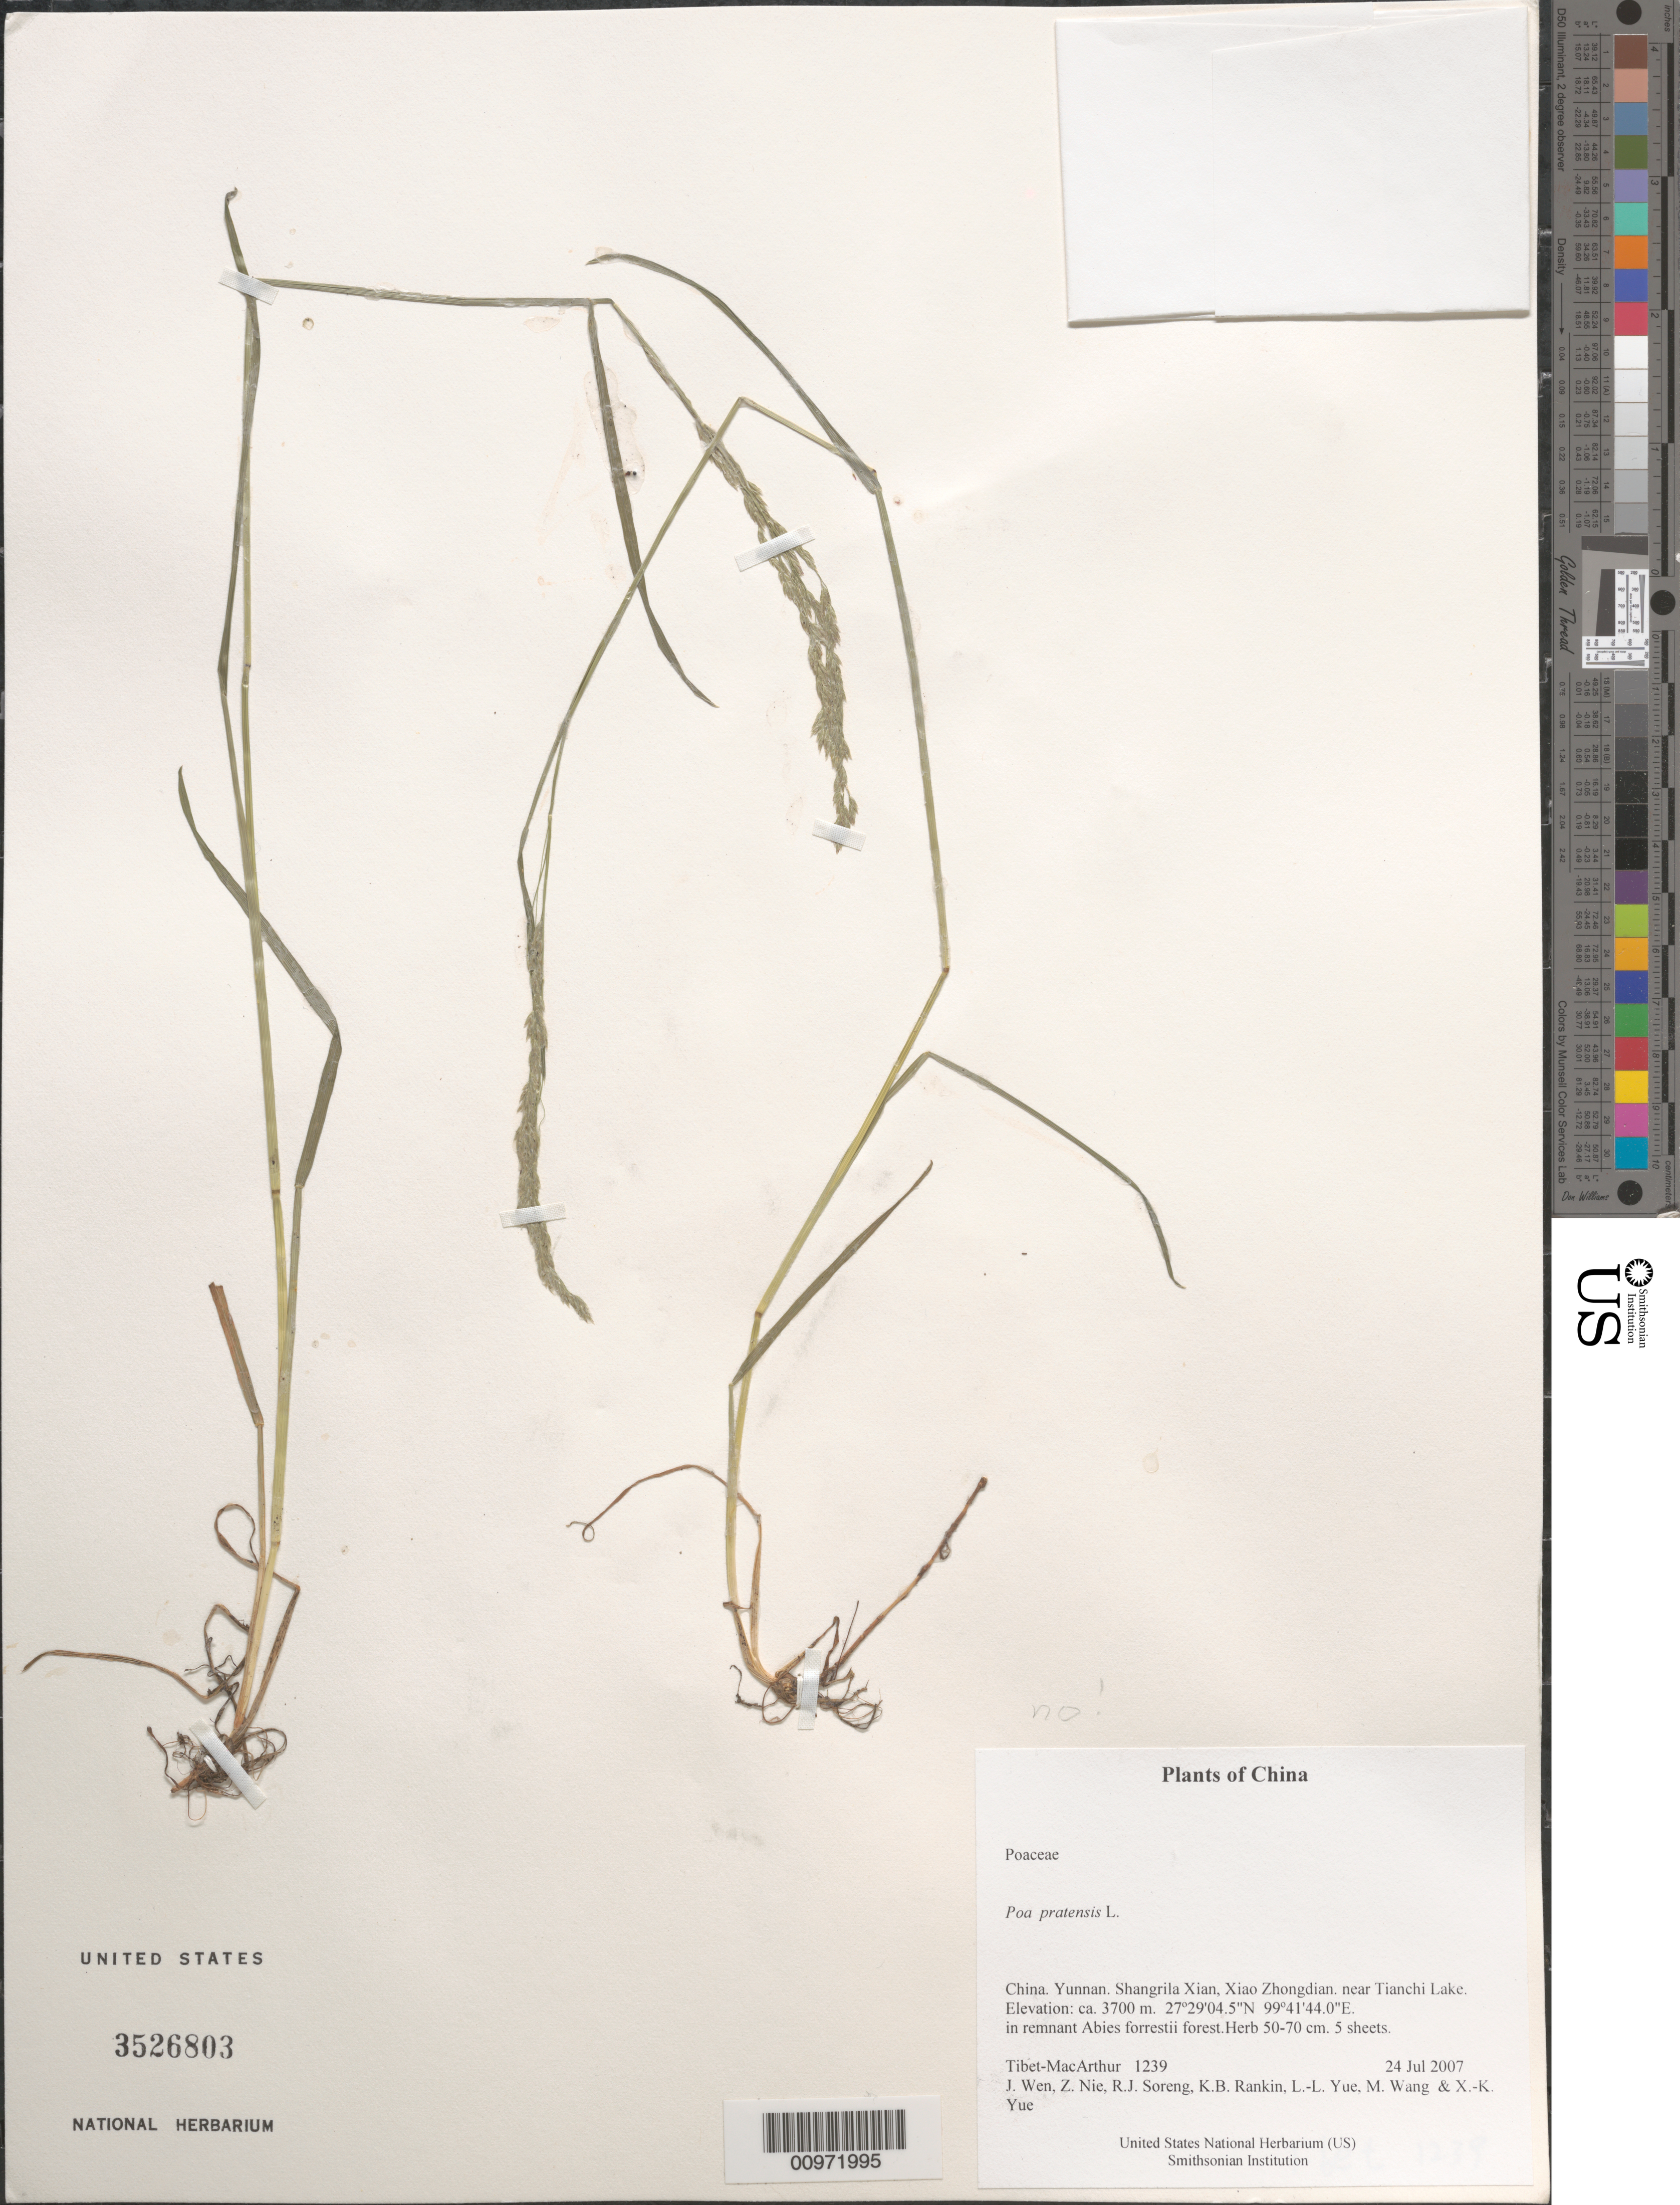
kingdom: Plantae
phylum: Tracheophyta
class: Liliopsida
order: Poales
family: Poaceae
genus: Poa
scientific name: Poa pratensis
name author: L.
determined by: Soreng, Robert J., Research Associate (BOT), Smithsonian Institution - National Museum of Natural History (UNITED STATES)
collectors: Tibet-MacArthur, J. Wen, Z. Nie, R. J. Soreng, K. Rankin, L. Yue, M. Wang & X. Yue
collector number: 1239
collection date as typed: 24 Jul 2007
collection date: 2007-07-24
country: China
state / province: Yunnan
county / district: Shangrila Xian, Xiao Zhongdian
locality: near Tianchi Lake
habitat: In remnant Abies forrestii forest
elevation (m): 3700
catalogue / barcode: US 3526803